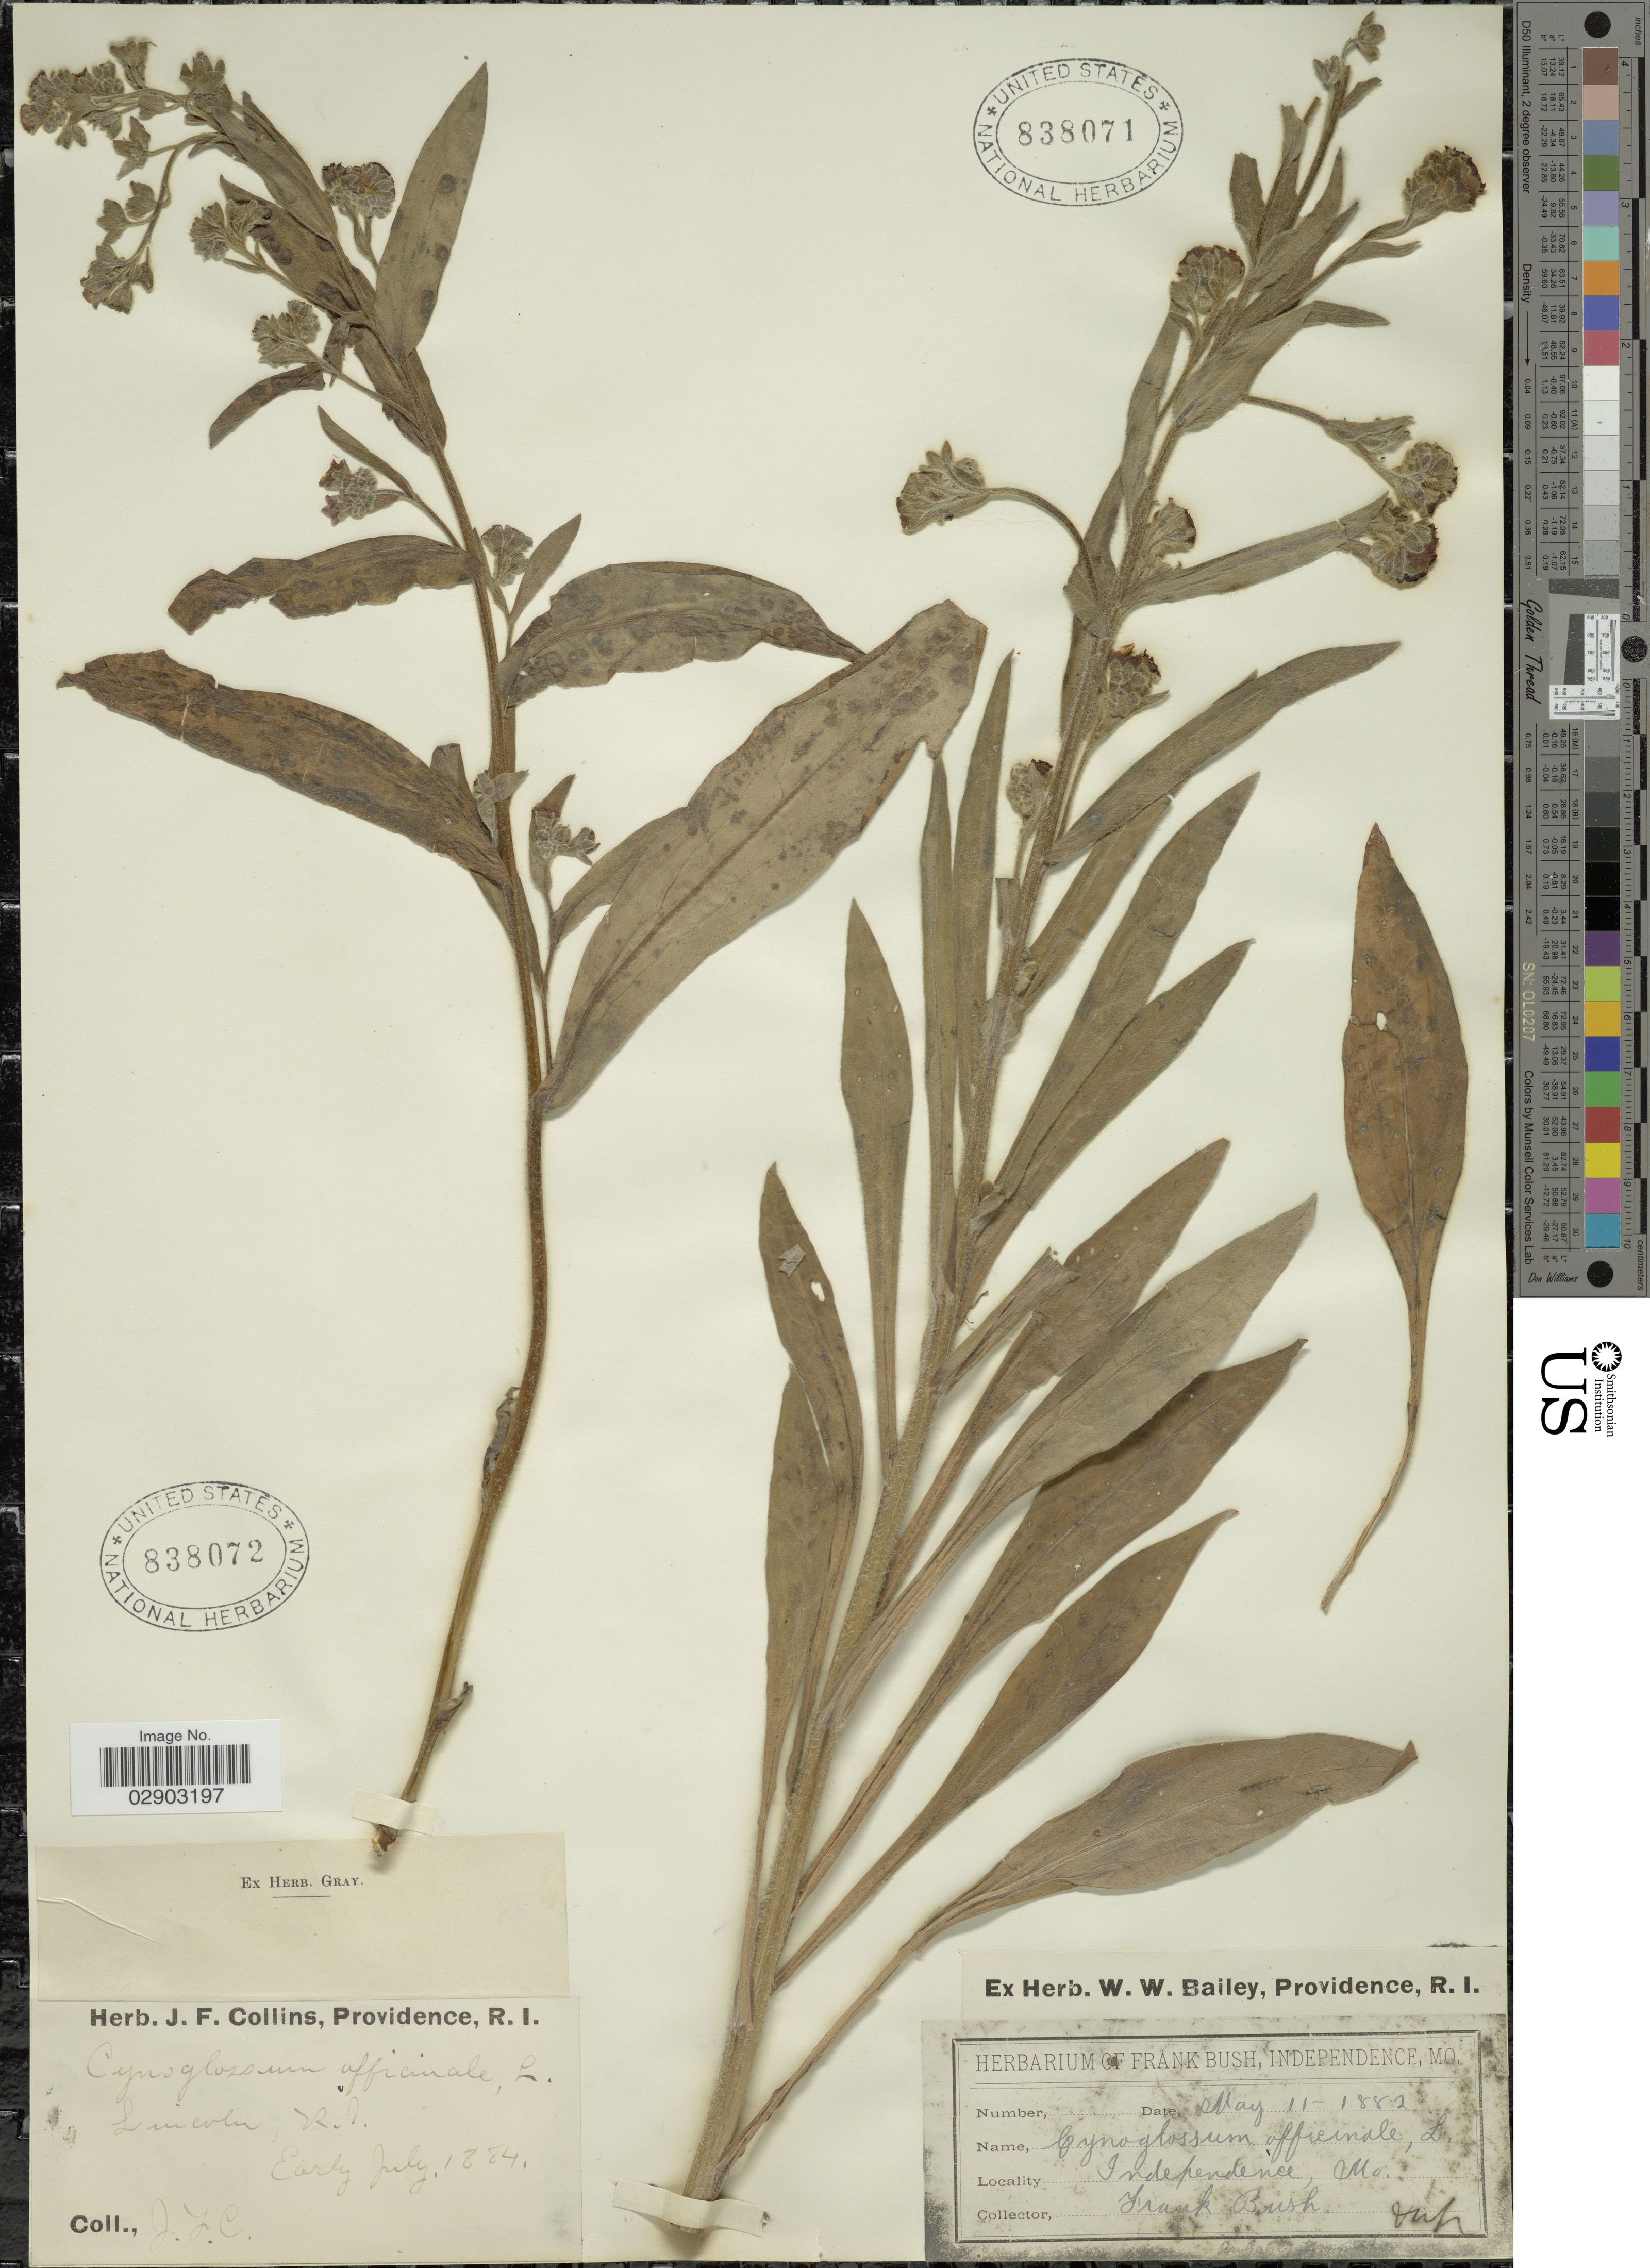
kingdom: Plantae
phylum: Tracheophyta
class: Magnoliopsida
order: Boraginales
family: Boraginaceae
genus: Cynoglossum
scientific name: Cynoglossum officinale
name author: L.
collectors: F. Bush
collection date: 1882-05-11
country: United States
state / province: Missouri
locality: Independence, Mo.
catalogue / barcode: US 838071-2